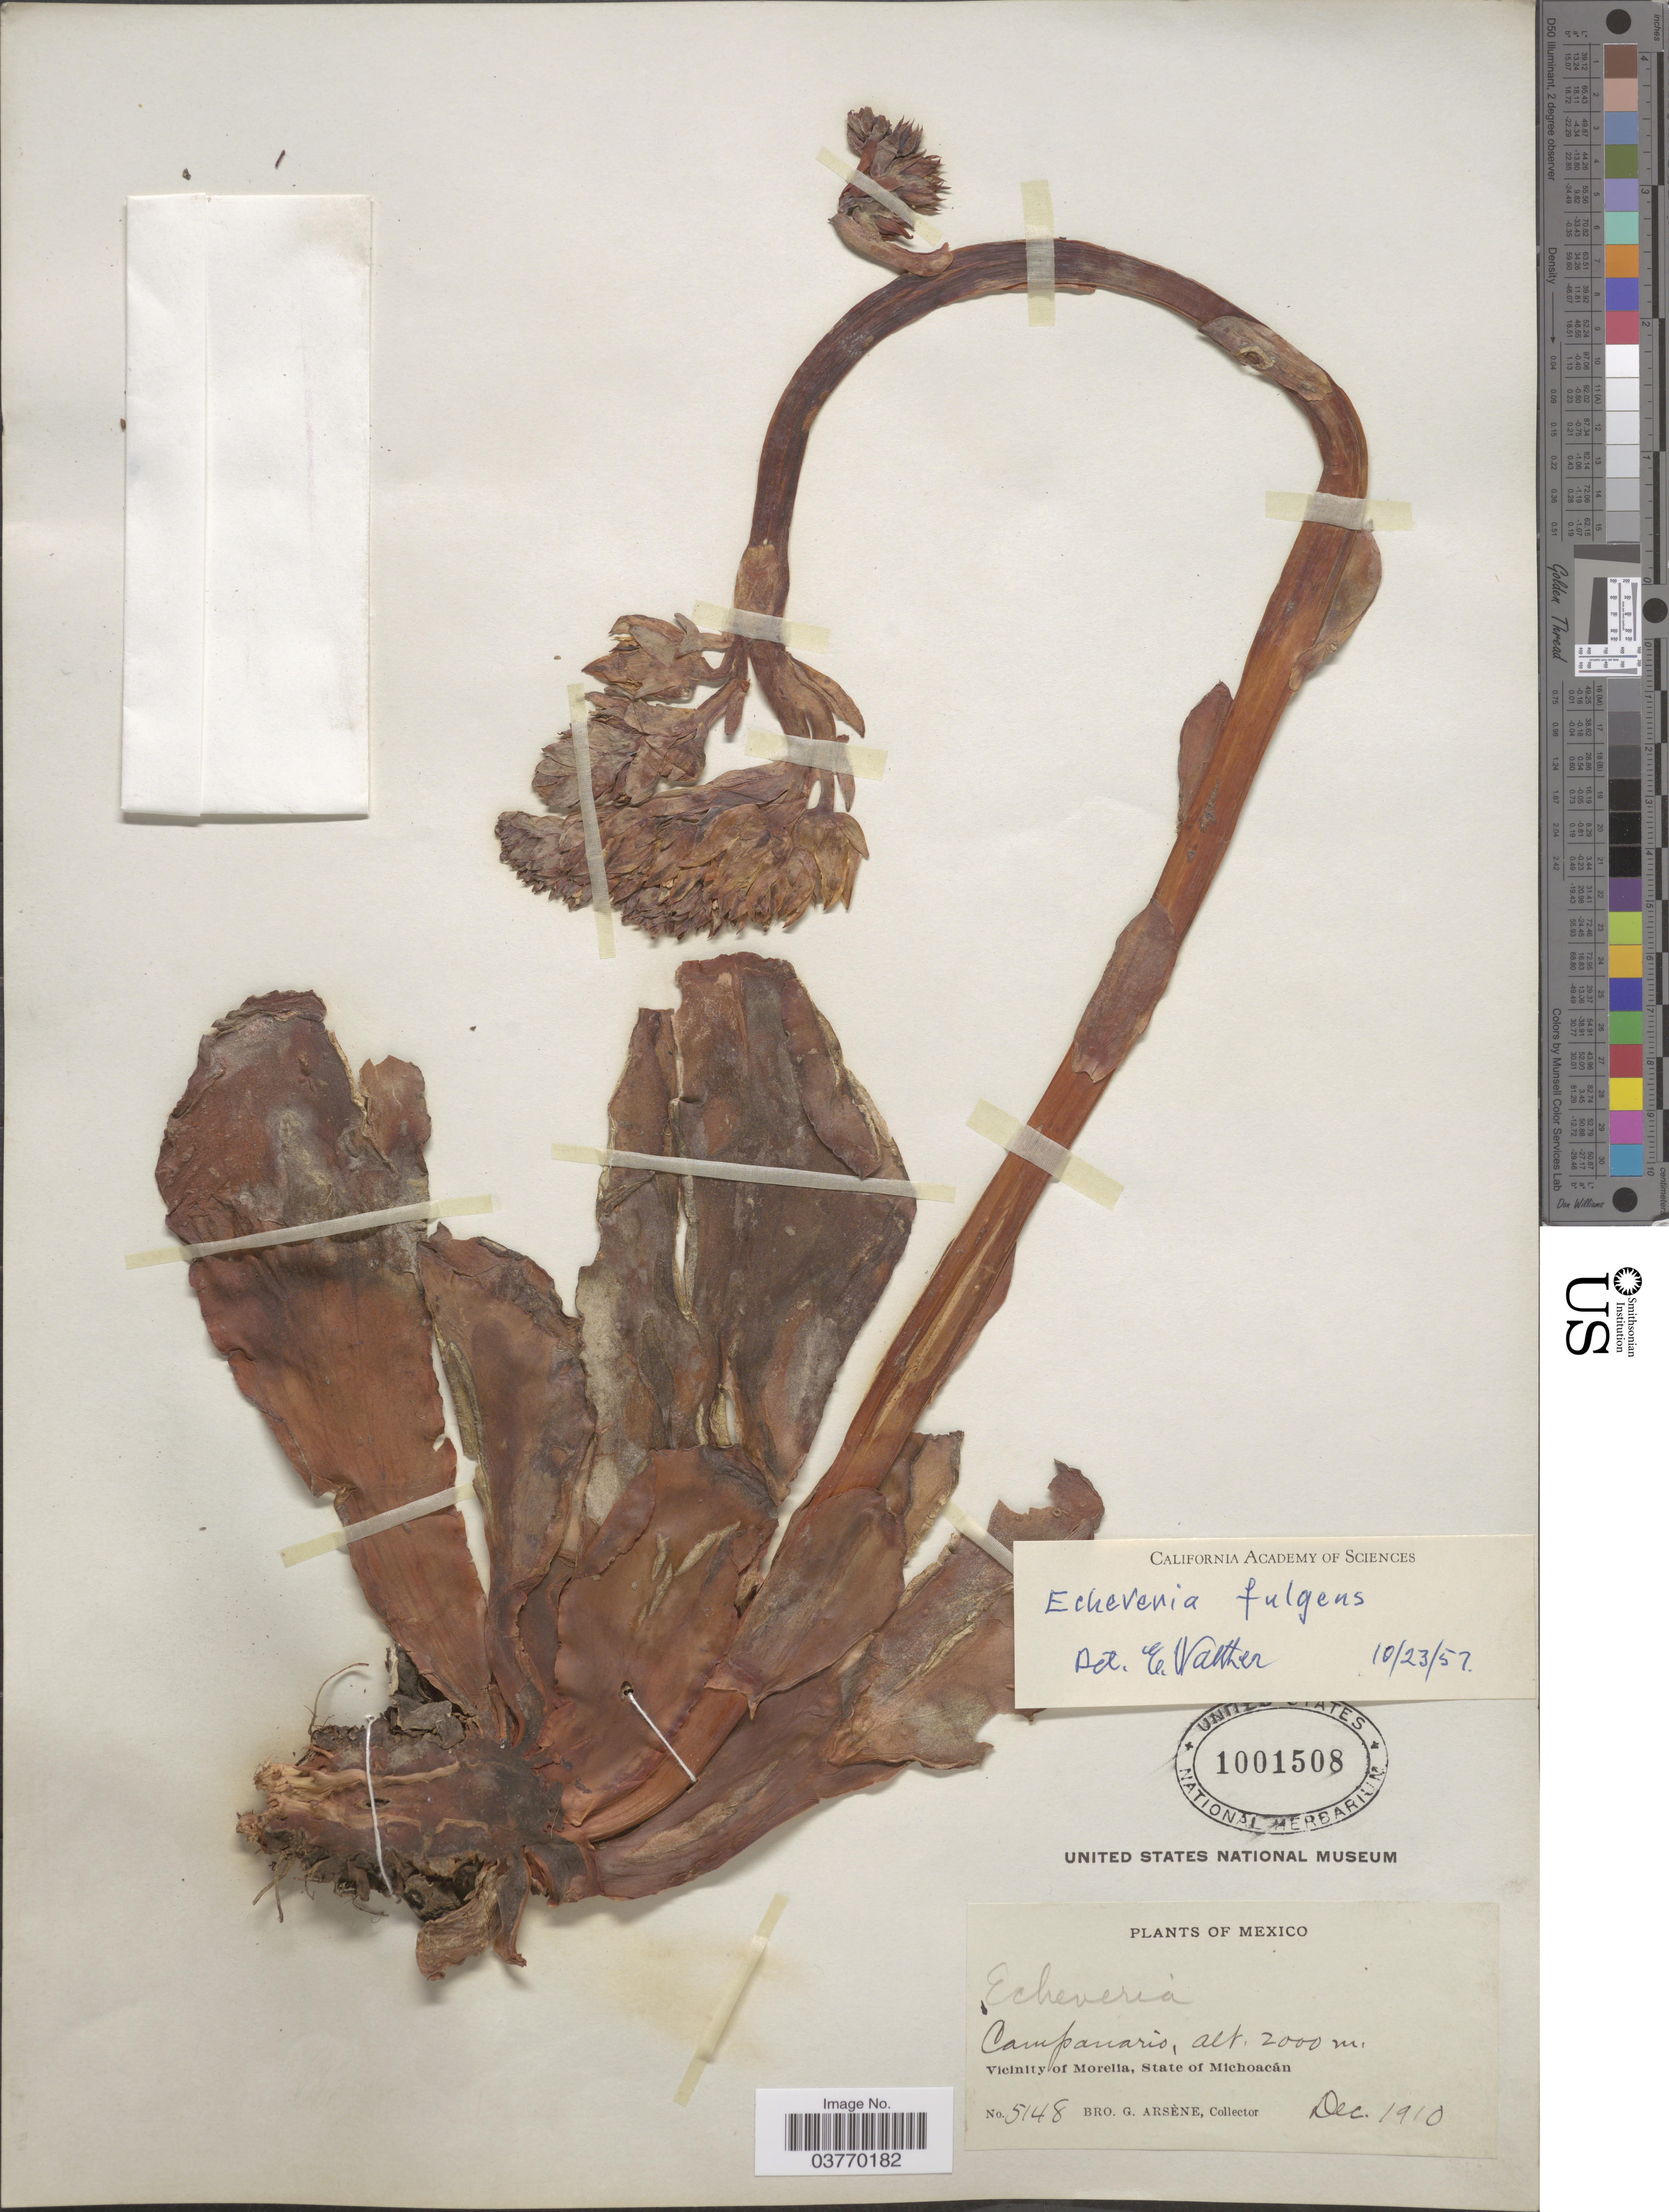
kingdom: Plantae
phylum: Tracheophyta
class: Magnoliopsida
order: Saxifragales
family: Crassulaceae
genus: Echeveria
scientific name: Echeveria fulgens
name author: Lem.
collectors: Bro. G. Arsène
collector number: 5148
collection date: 1910-12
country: Mexico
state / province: Michoacán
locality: Campanario. Vicinity of Morelia.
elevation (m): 2000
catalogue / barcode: US 1001508